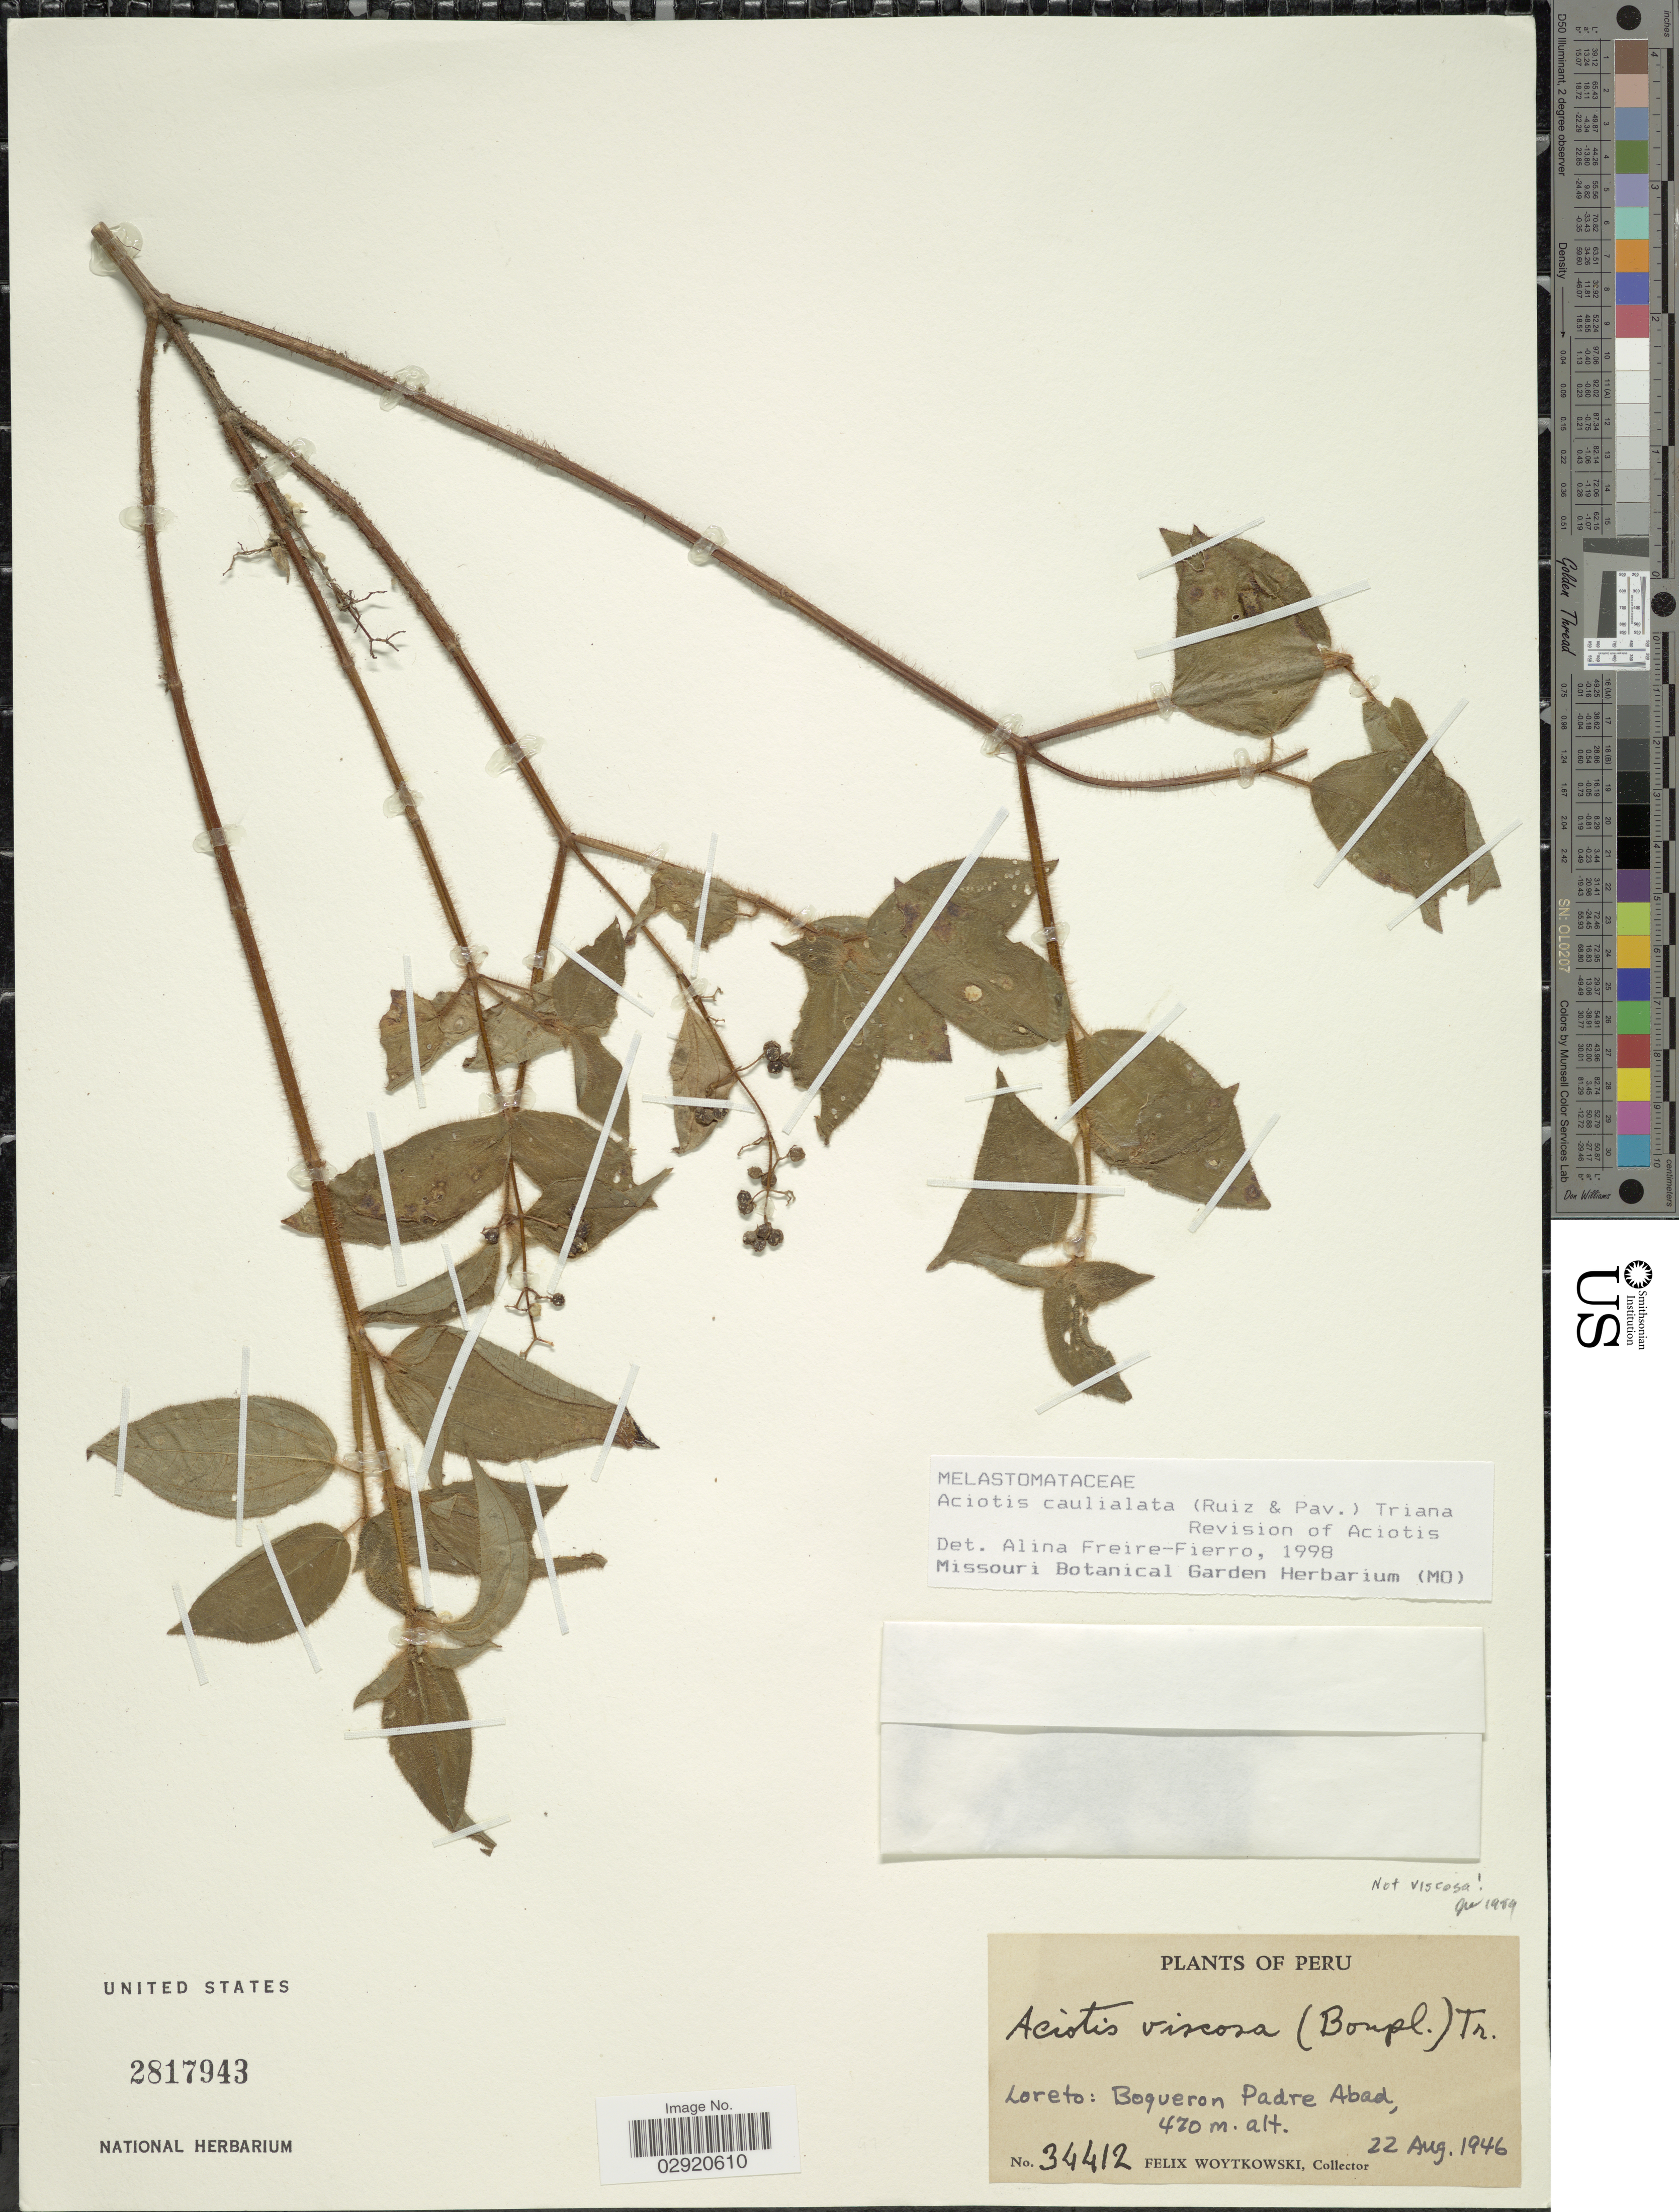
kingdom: Plantae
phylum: Tracheophyta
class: Magnoliopsida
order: Myrtales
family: Melastomataceae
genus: Aciotis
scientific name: Aciotis rubricaulis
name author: (Mart. ex DC.) Triana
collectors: F. Woytkowski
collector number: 34412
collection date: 1946-08-22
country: Peru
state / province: Loreto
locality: Boqueron Padre Abad.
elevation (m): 470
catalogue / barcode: US 2817943